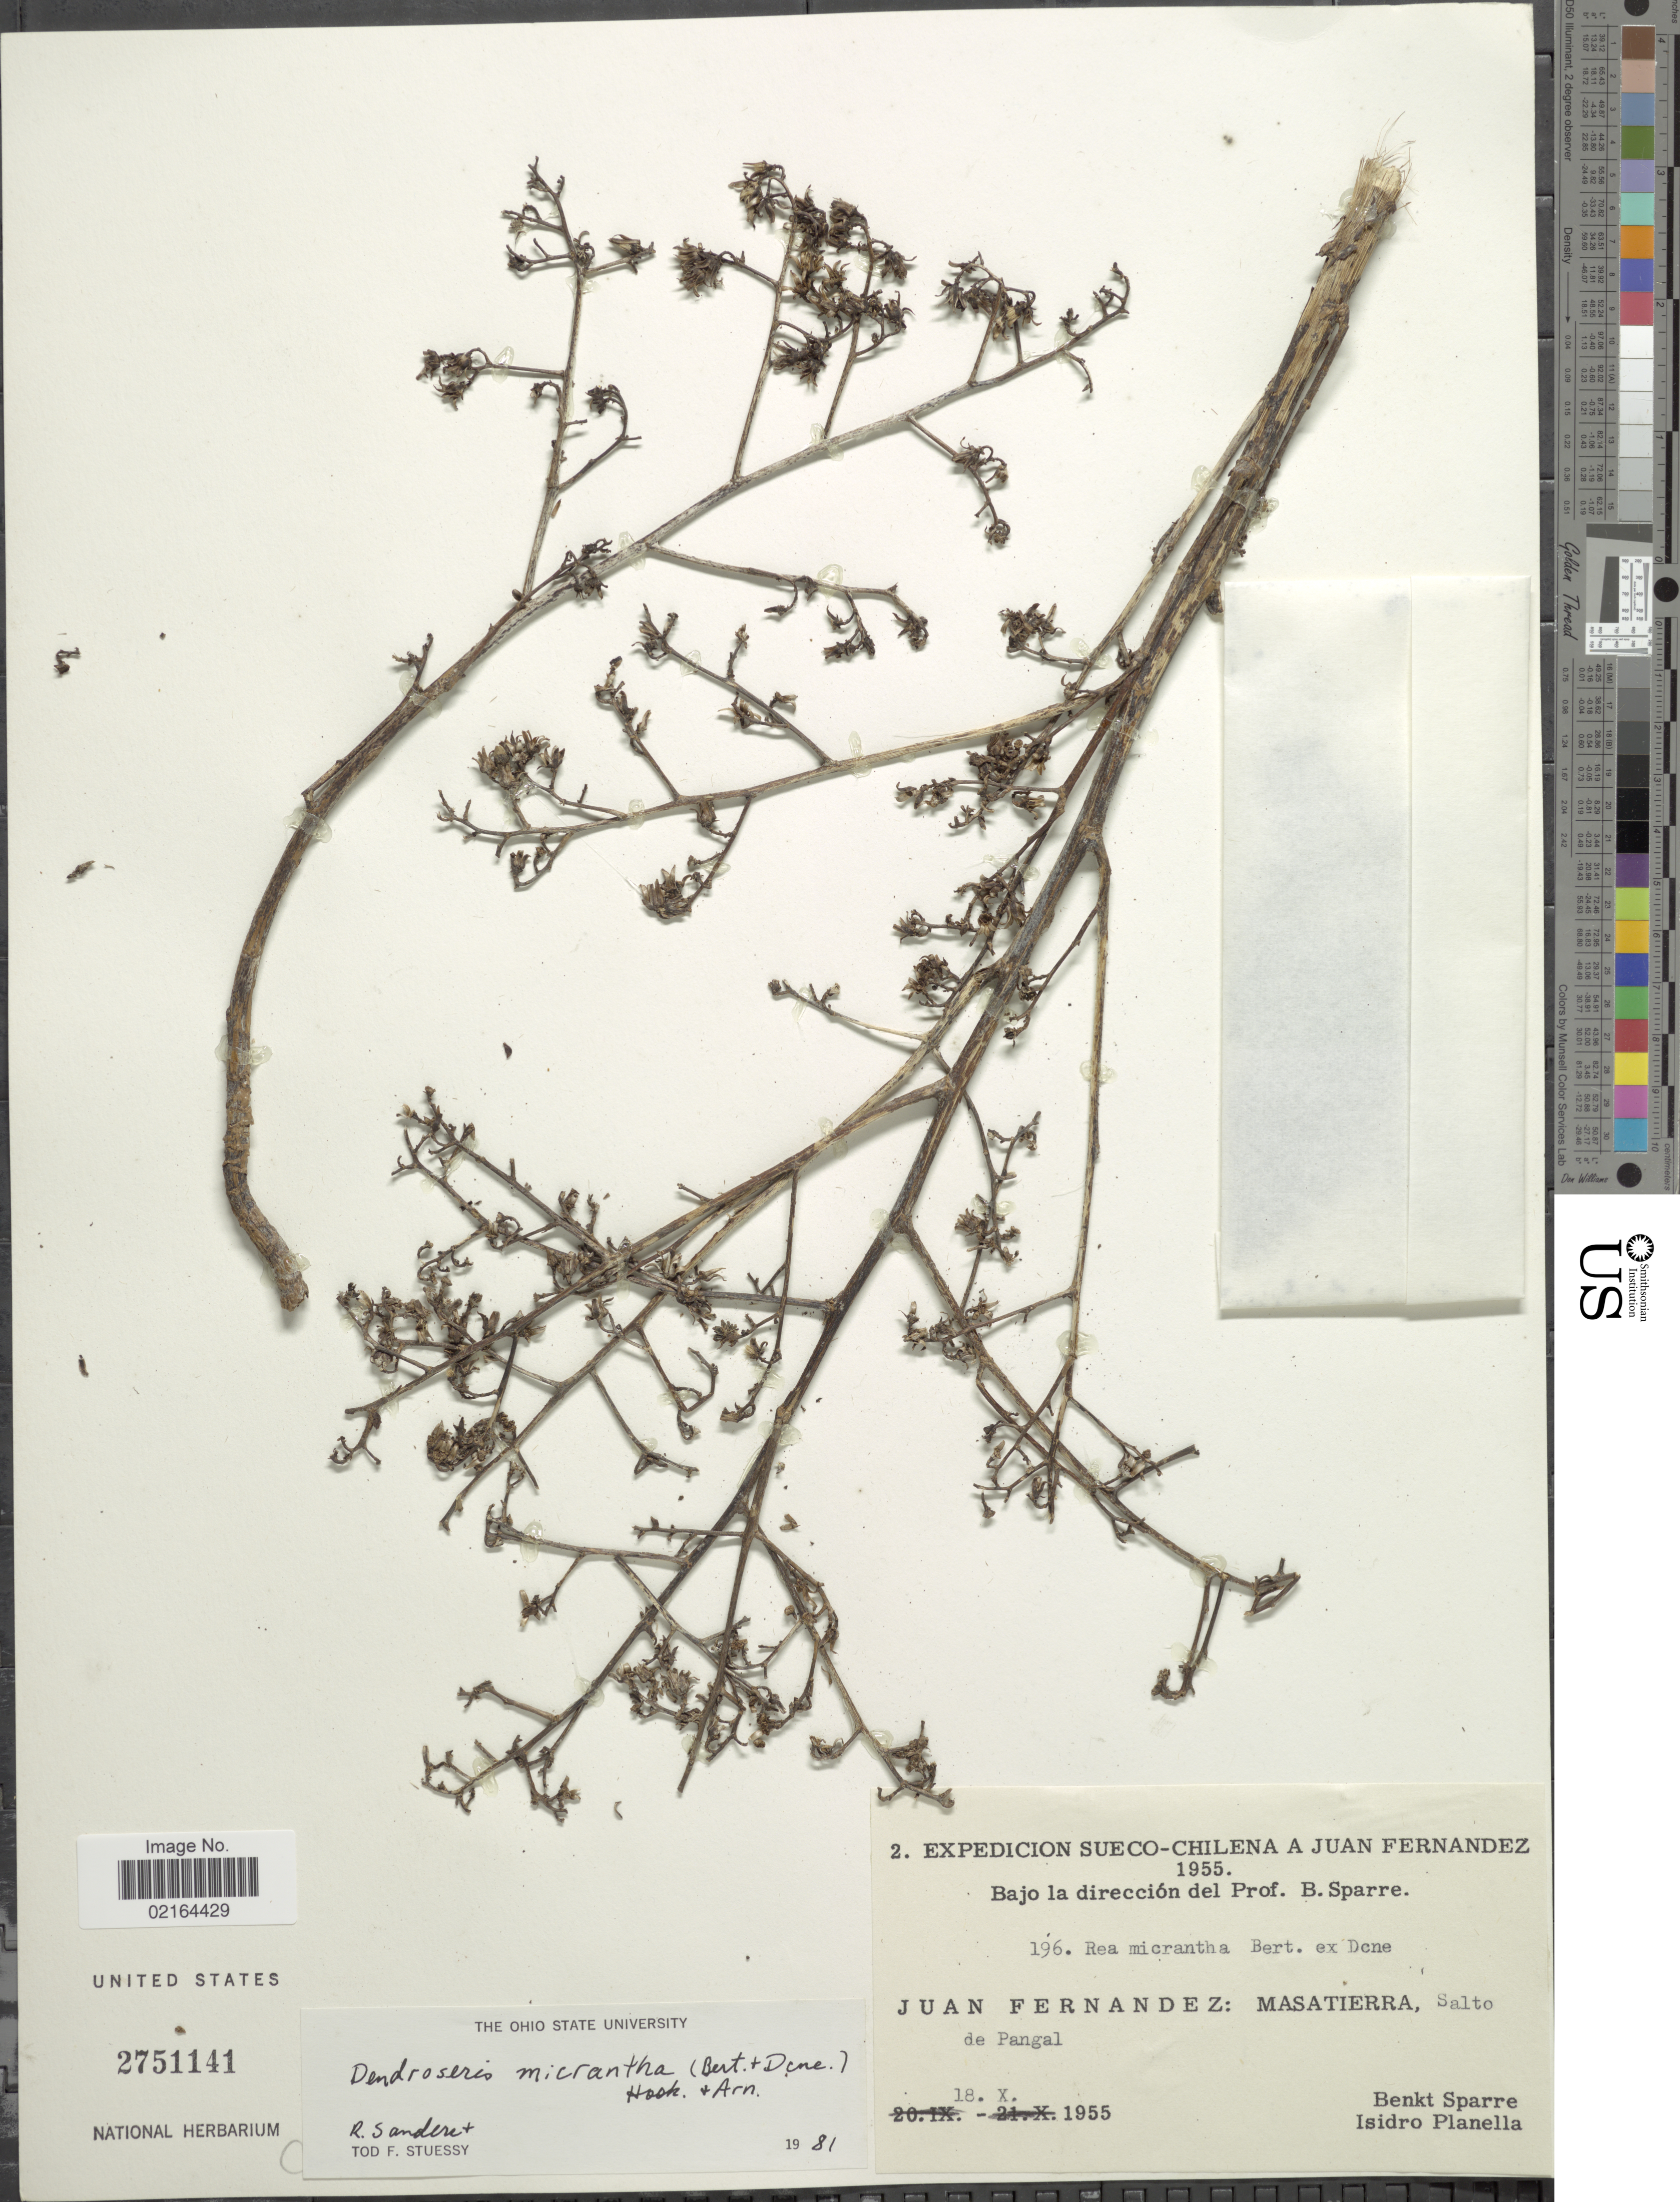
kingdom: Plantae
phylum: Tracheophyta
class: Magnoliopsida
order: Asterales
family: Asteraceae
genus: Sonchus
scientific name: Sonchus micranthus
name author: (Bertero ex Decne.) S.C. Kim & Mejías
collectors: B. Sparre & I. Planella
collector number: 2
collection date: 1955-10-18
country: Chile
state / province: Valparaíso (V)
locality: Juan Fernandez: Masatierra, Salto de Pangal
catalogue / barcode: US 2751141